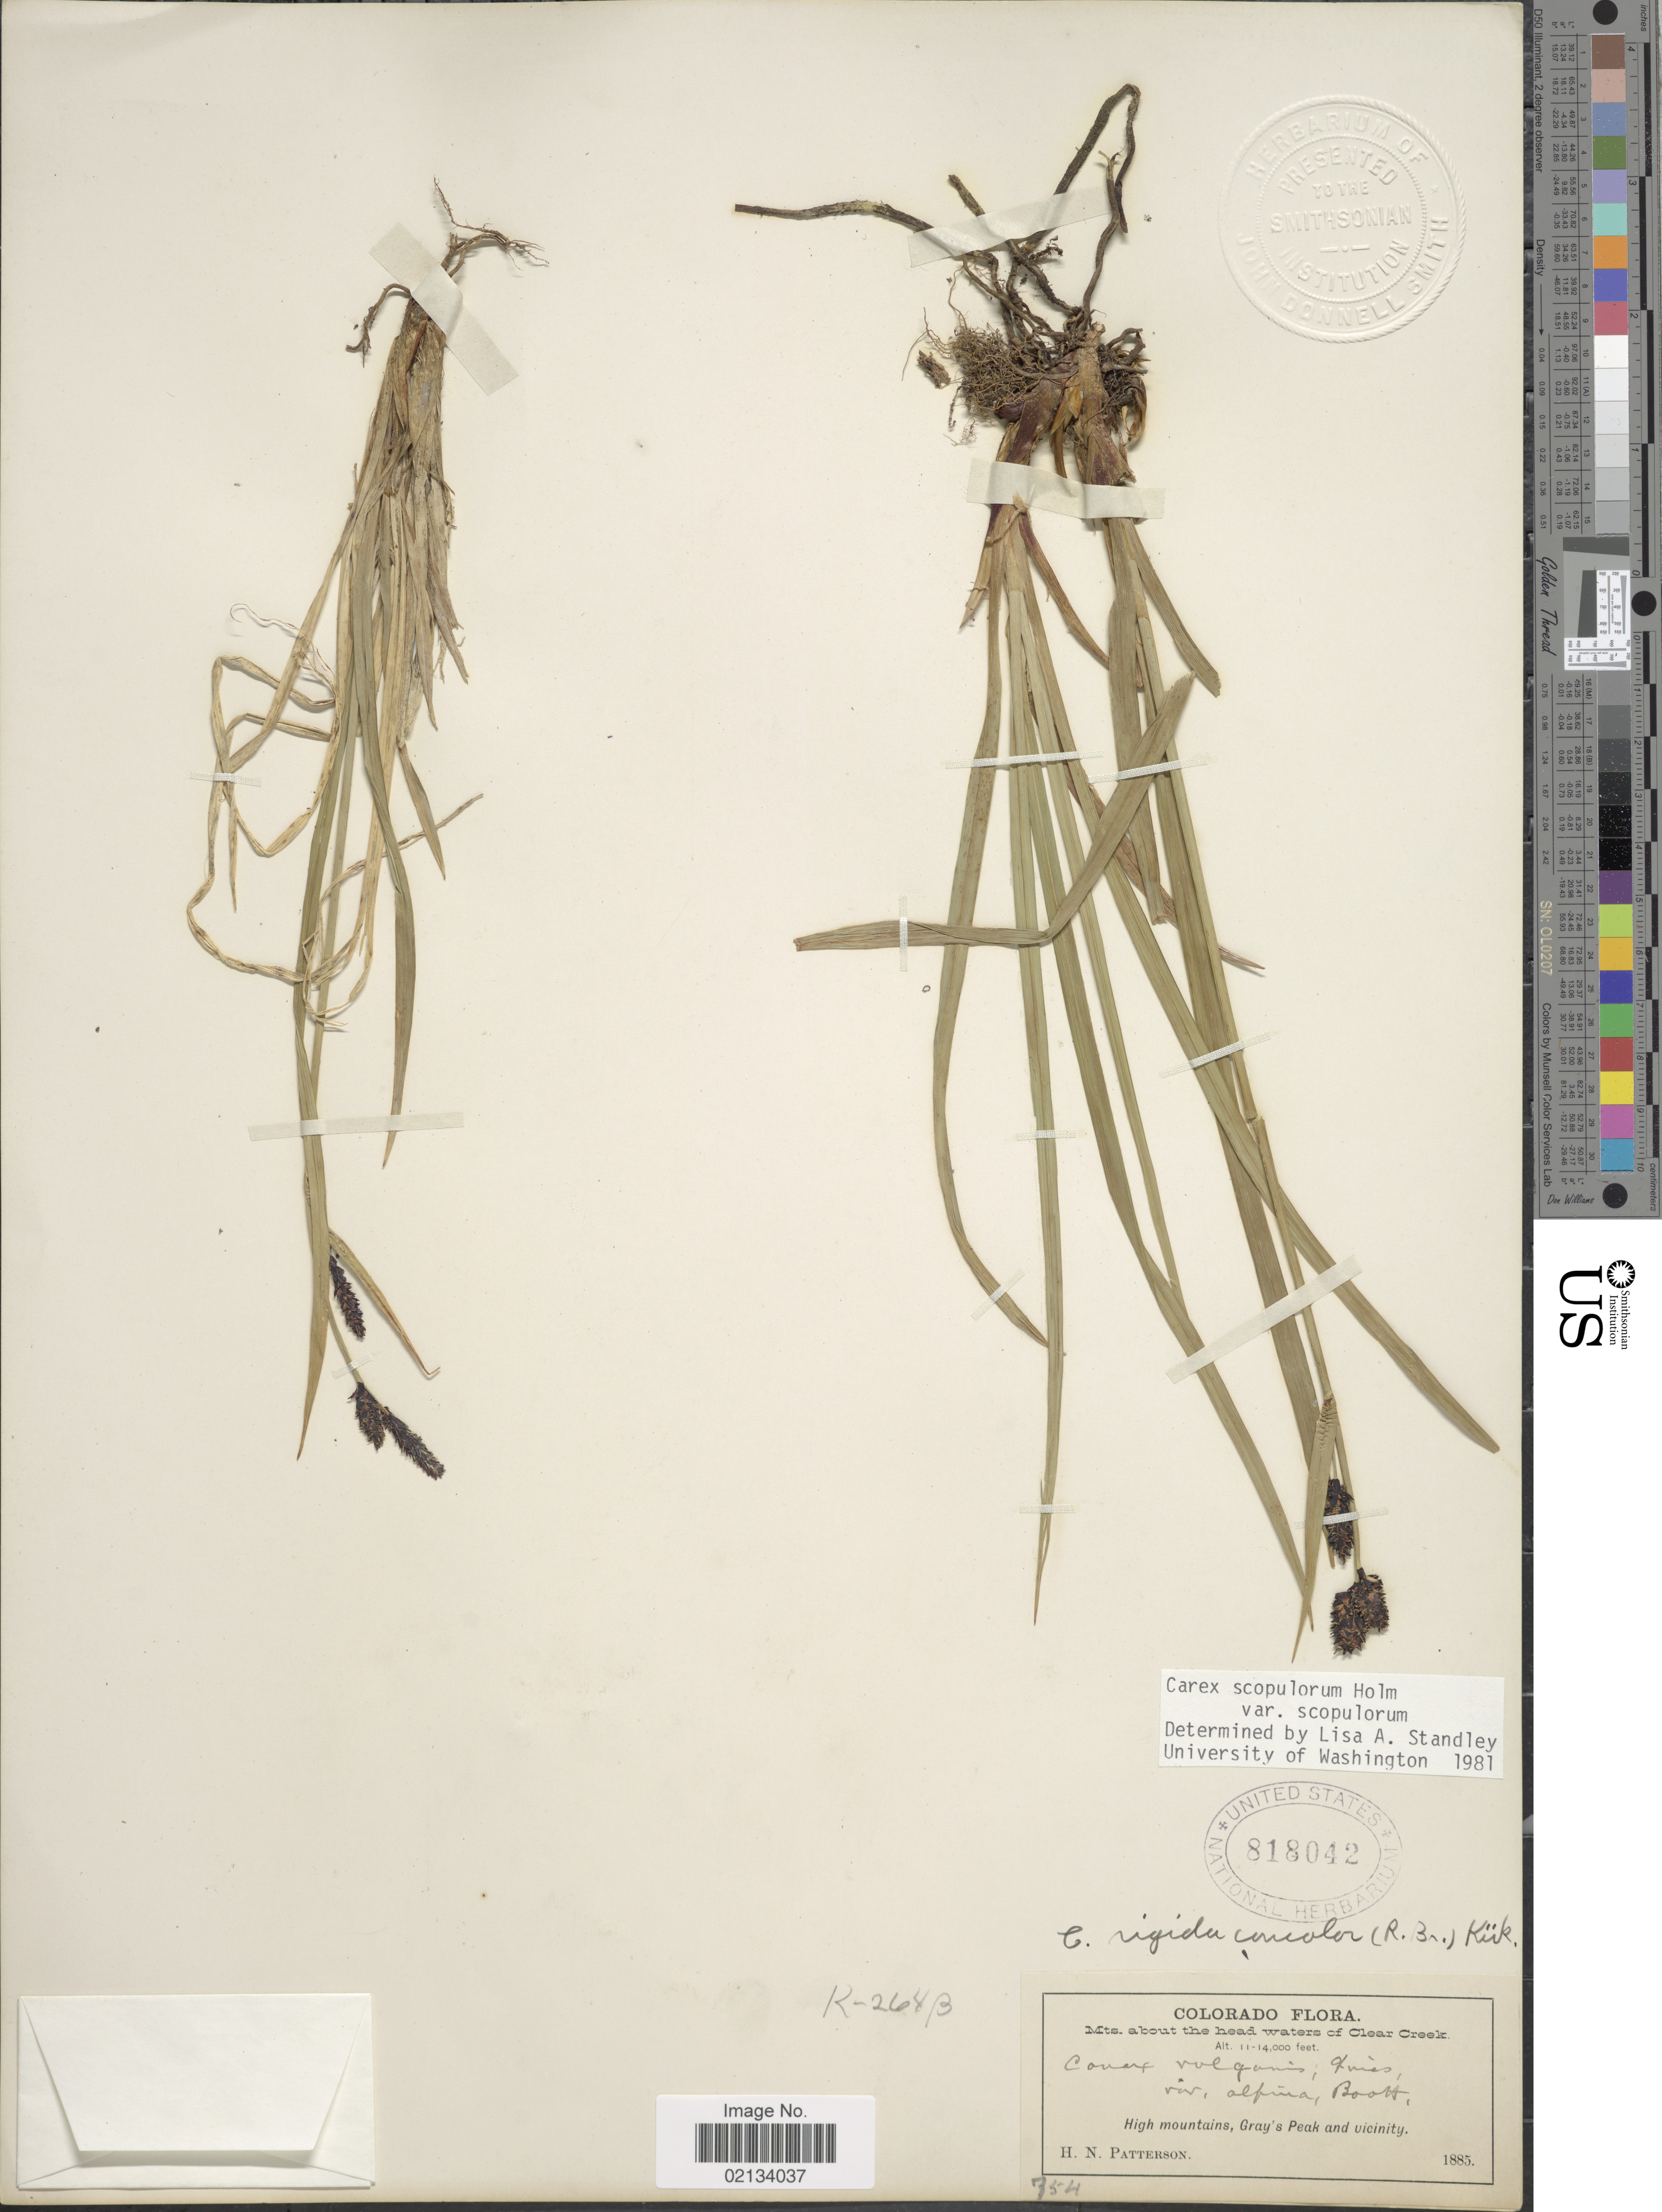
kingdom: Plantae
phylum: Tracheophyta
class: Liliopsida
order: Poales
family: Cyperaceae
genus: Carex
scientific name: Carex scopulorum var. scopulorum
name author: Holm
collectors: H. N. Patterson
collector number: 754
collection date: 1885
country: United States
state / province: Colorado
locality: Mts. about the head waters of Clear Creek, High mountains, Gray's Peak and vicinity.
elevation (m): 3353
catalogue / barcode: US 818042